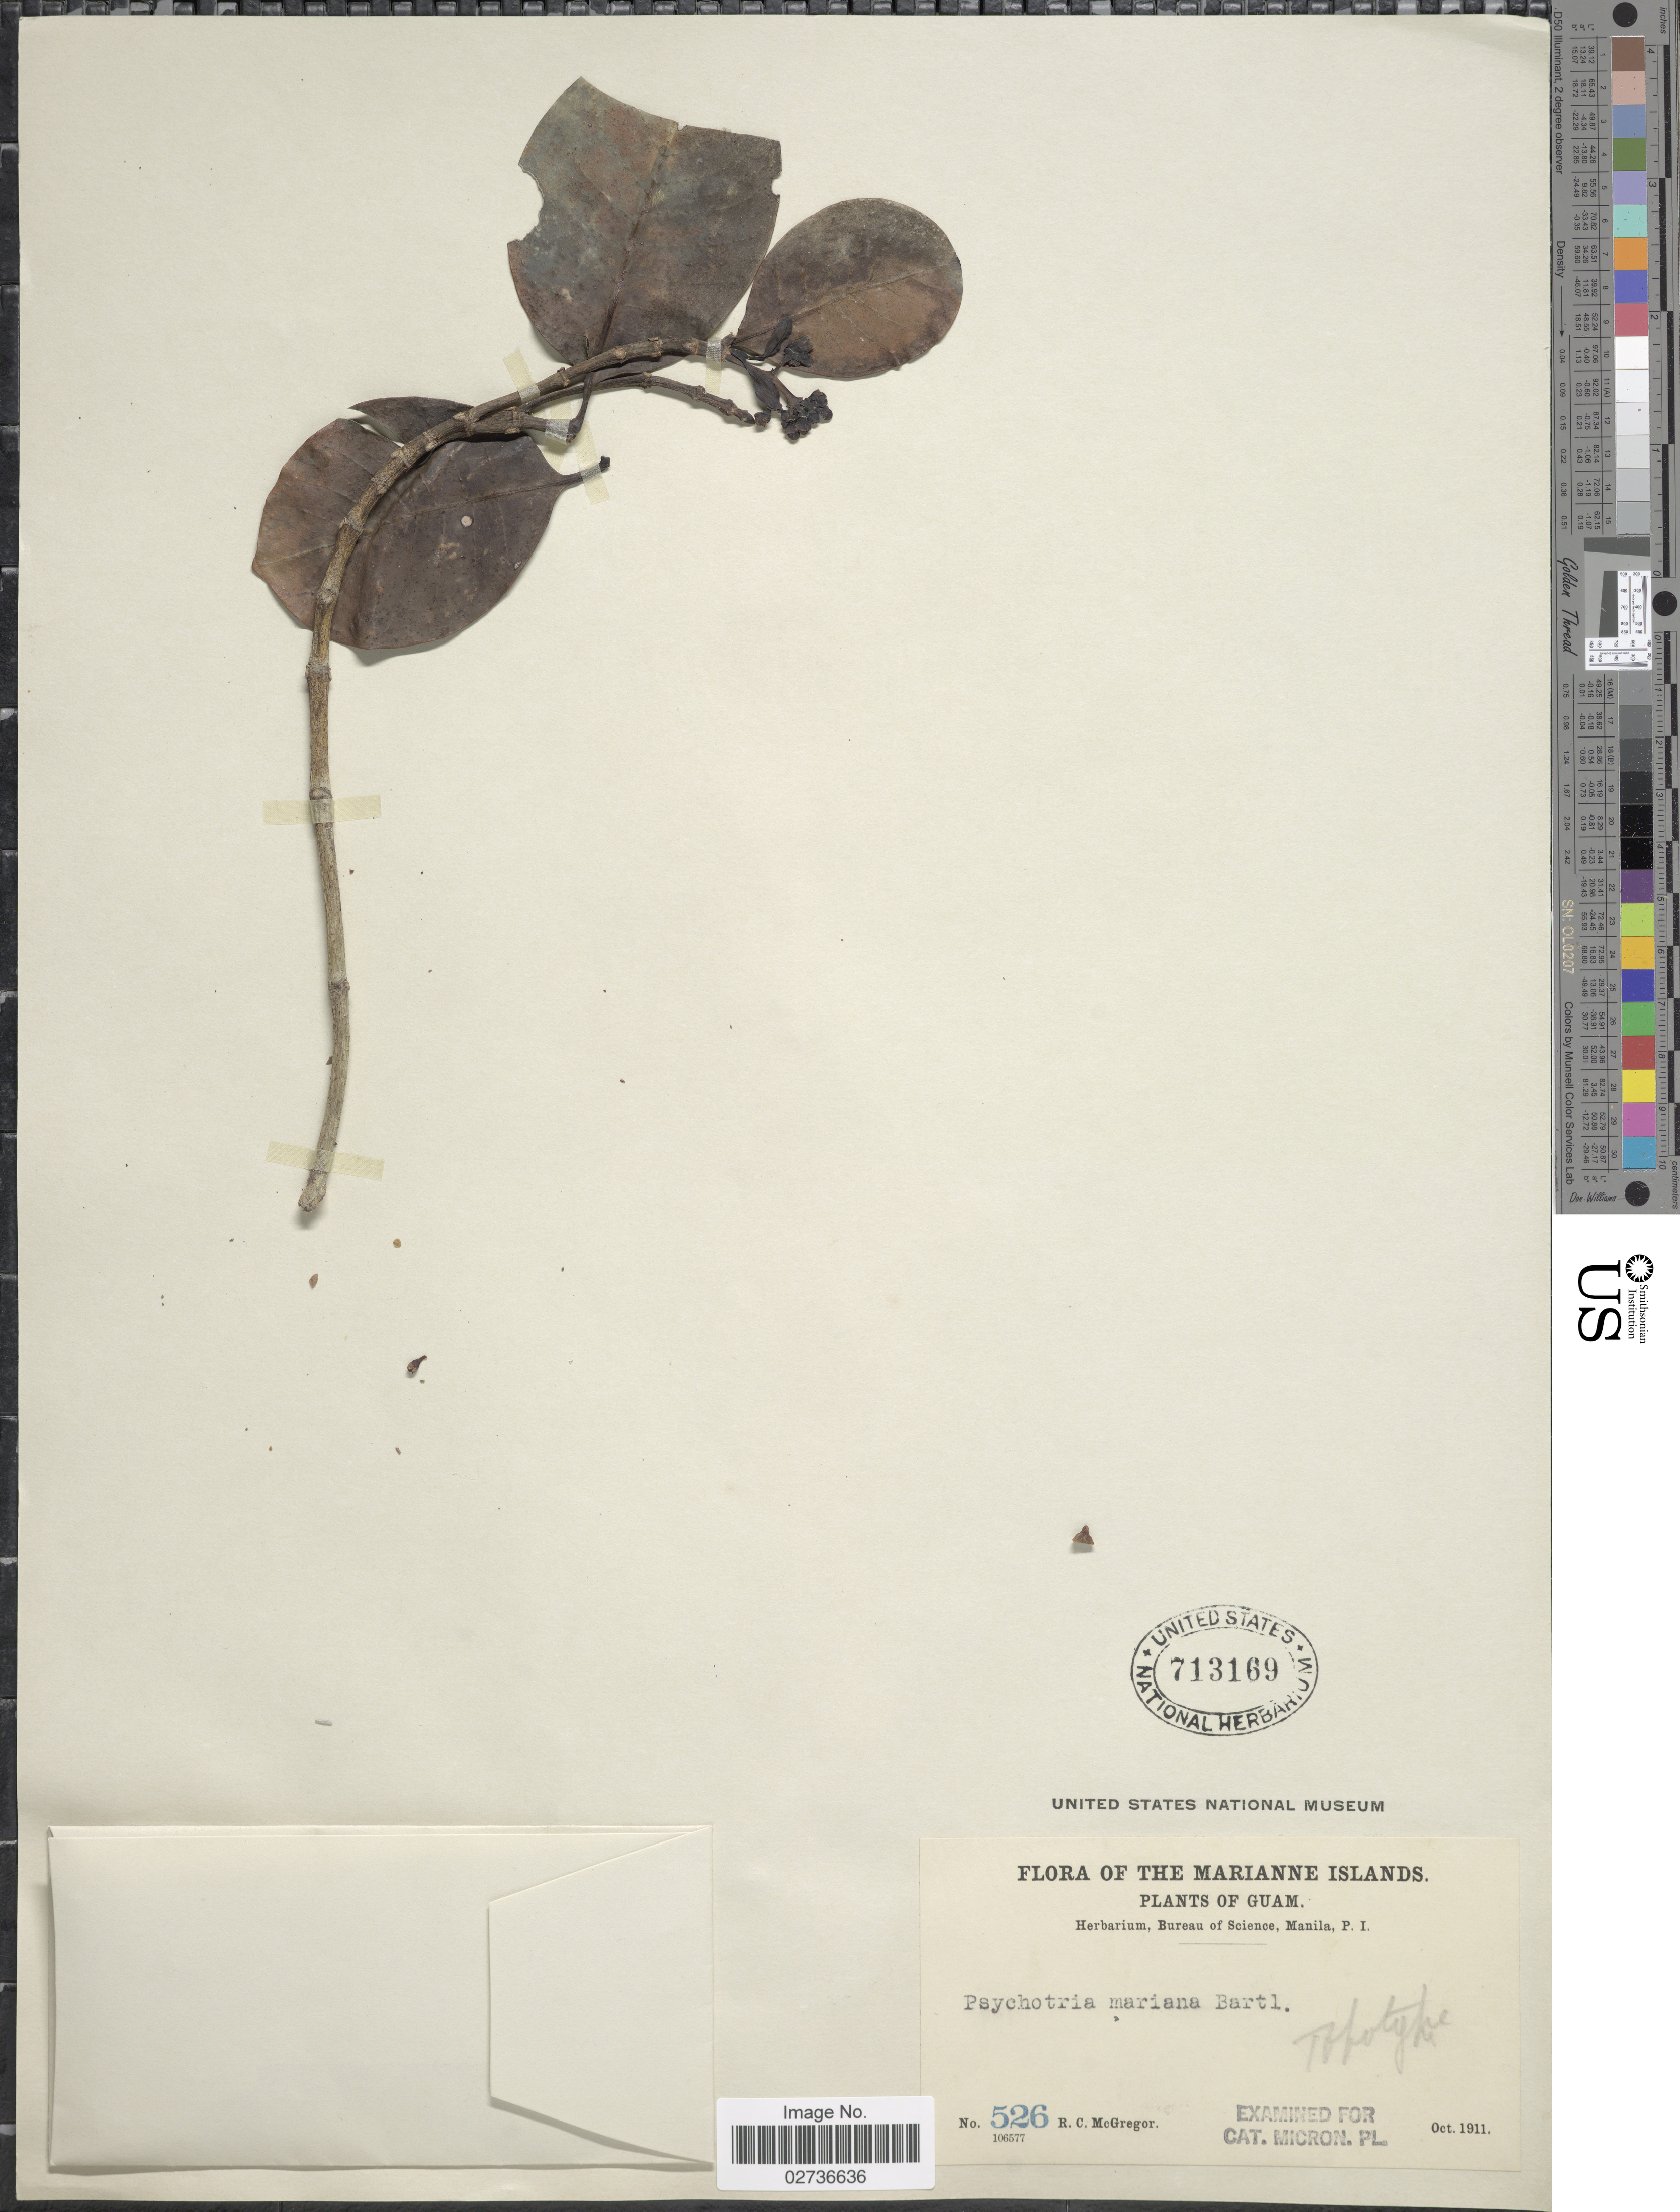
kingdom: Plantae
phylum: Tracheophyta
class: Magnoliopsida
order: Gentianales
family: Rubiaceae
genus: Psychotria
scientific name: Psychotria mariana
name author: Bartl. ex DC.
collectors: R. C. McGregor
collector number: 526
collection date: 1911-10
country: Guam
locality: The Marianne Islands, Guam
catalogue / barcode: US 713169